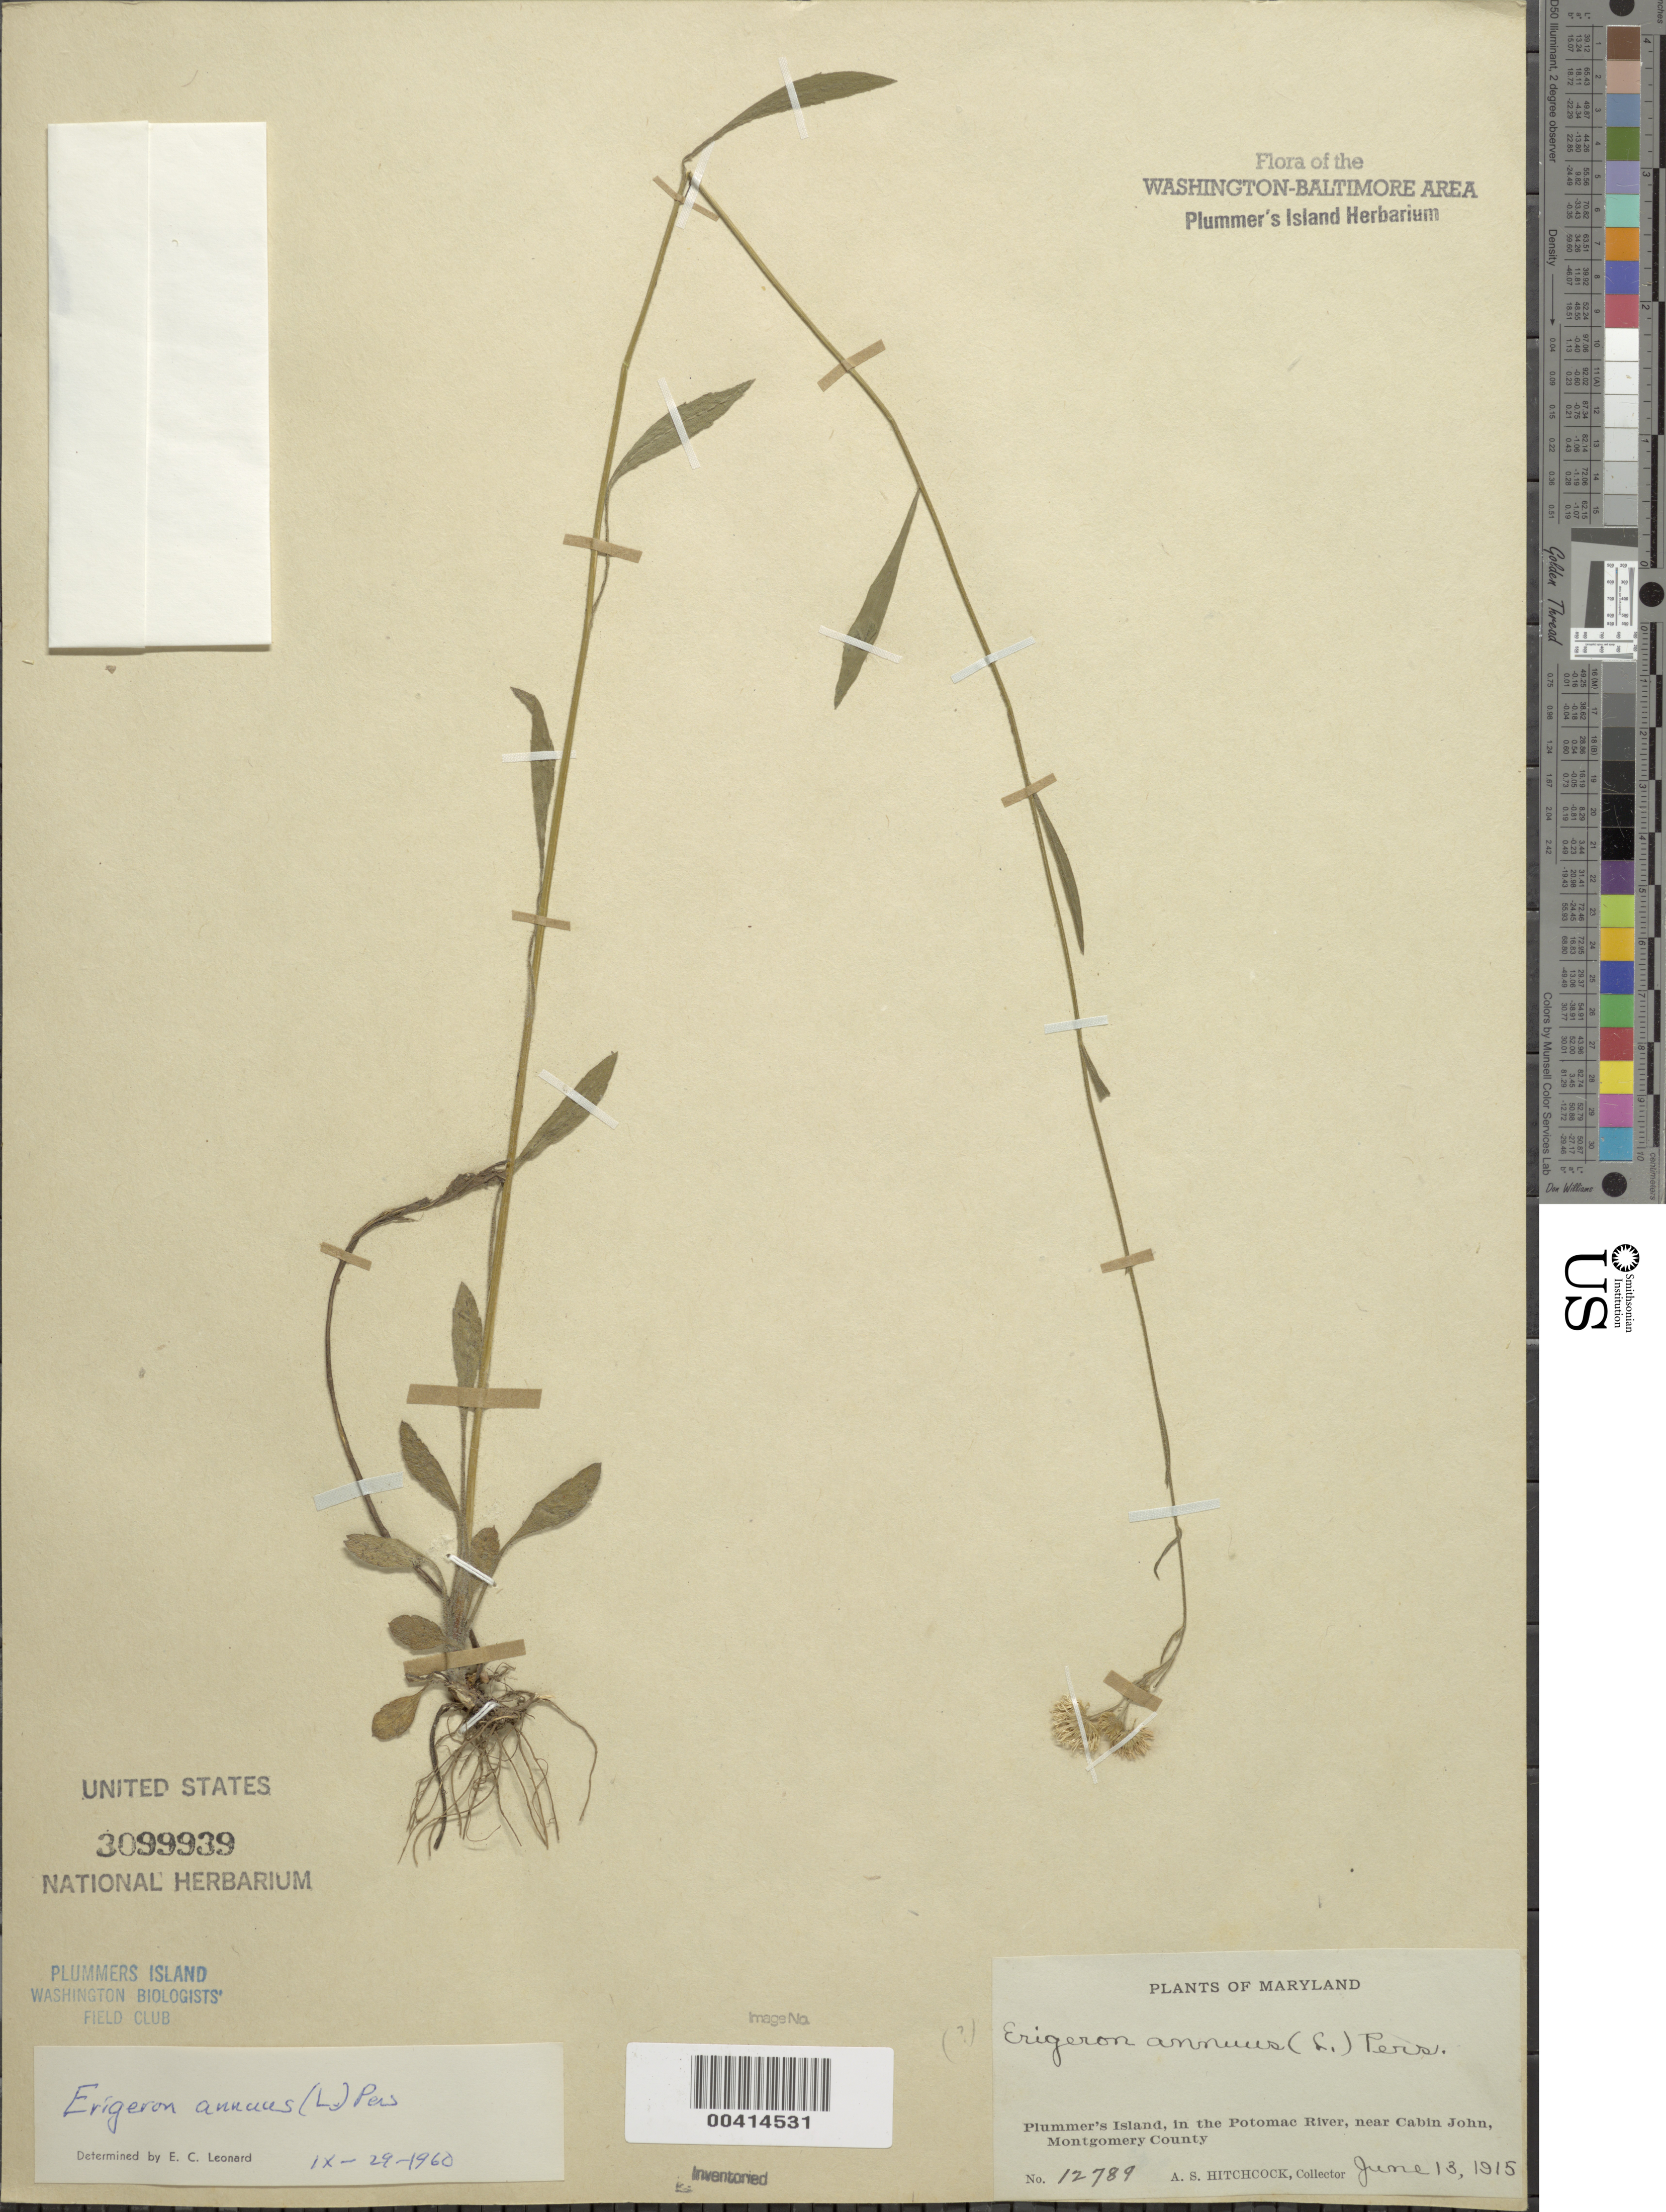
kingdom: Plantae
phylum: Tracheophyta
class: Magnoliopsida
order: Asterales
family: Asteraceae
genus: Erigeron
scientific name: Erigeron annuus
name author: (L.) Pers.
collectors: A. S. Hitchcock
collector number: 12789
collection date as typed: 13 Jun 1915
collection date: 1915-06-13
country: United States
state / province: Maryland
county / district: Montgomery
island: Plummers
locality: Plummer's Island C. & O. Canal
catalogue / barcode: US 3099939